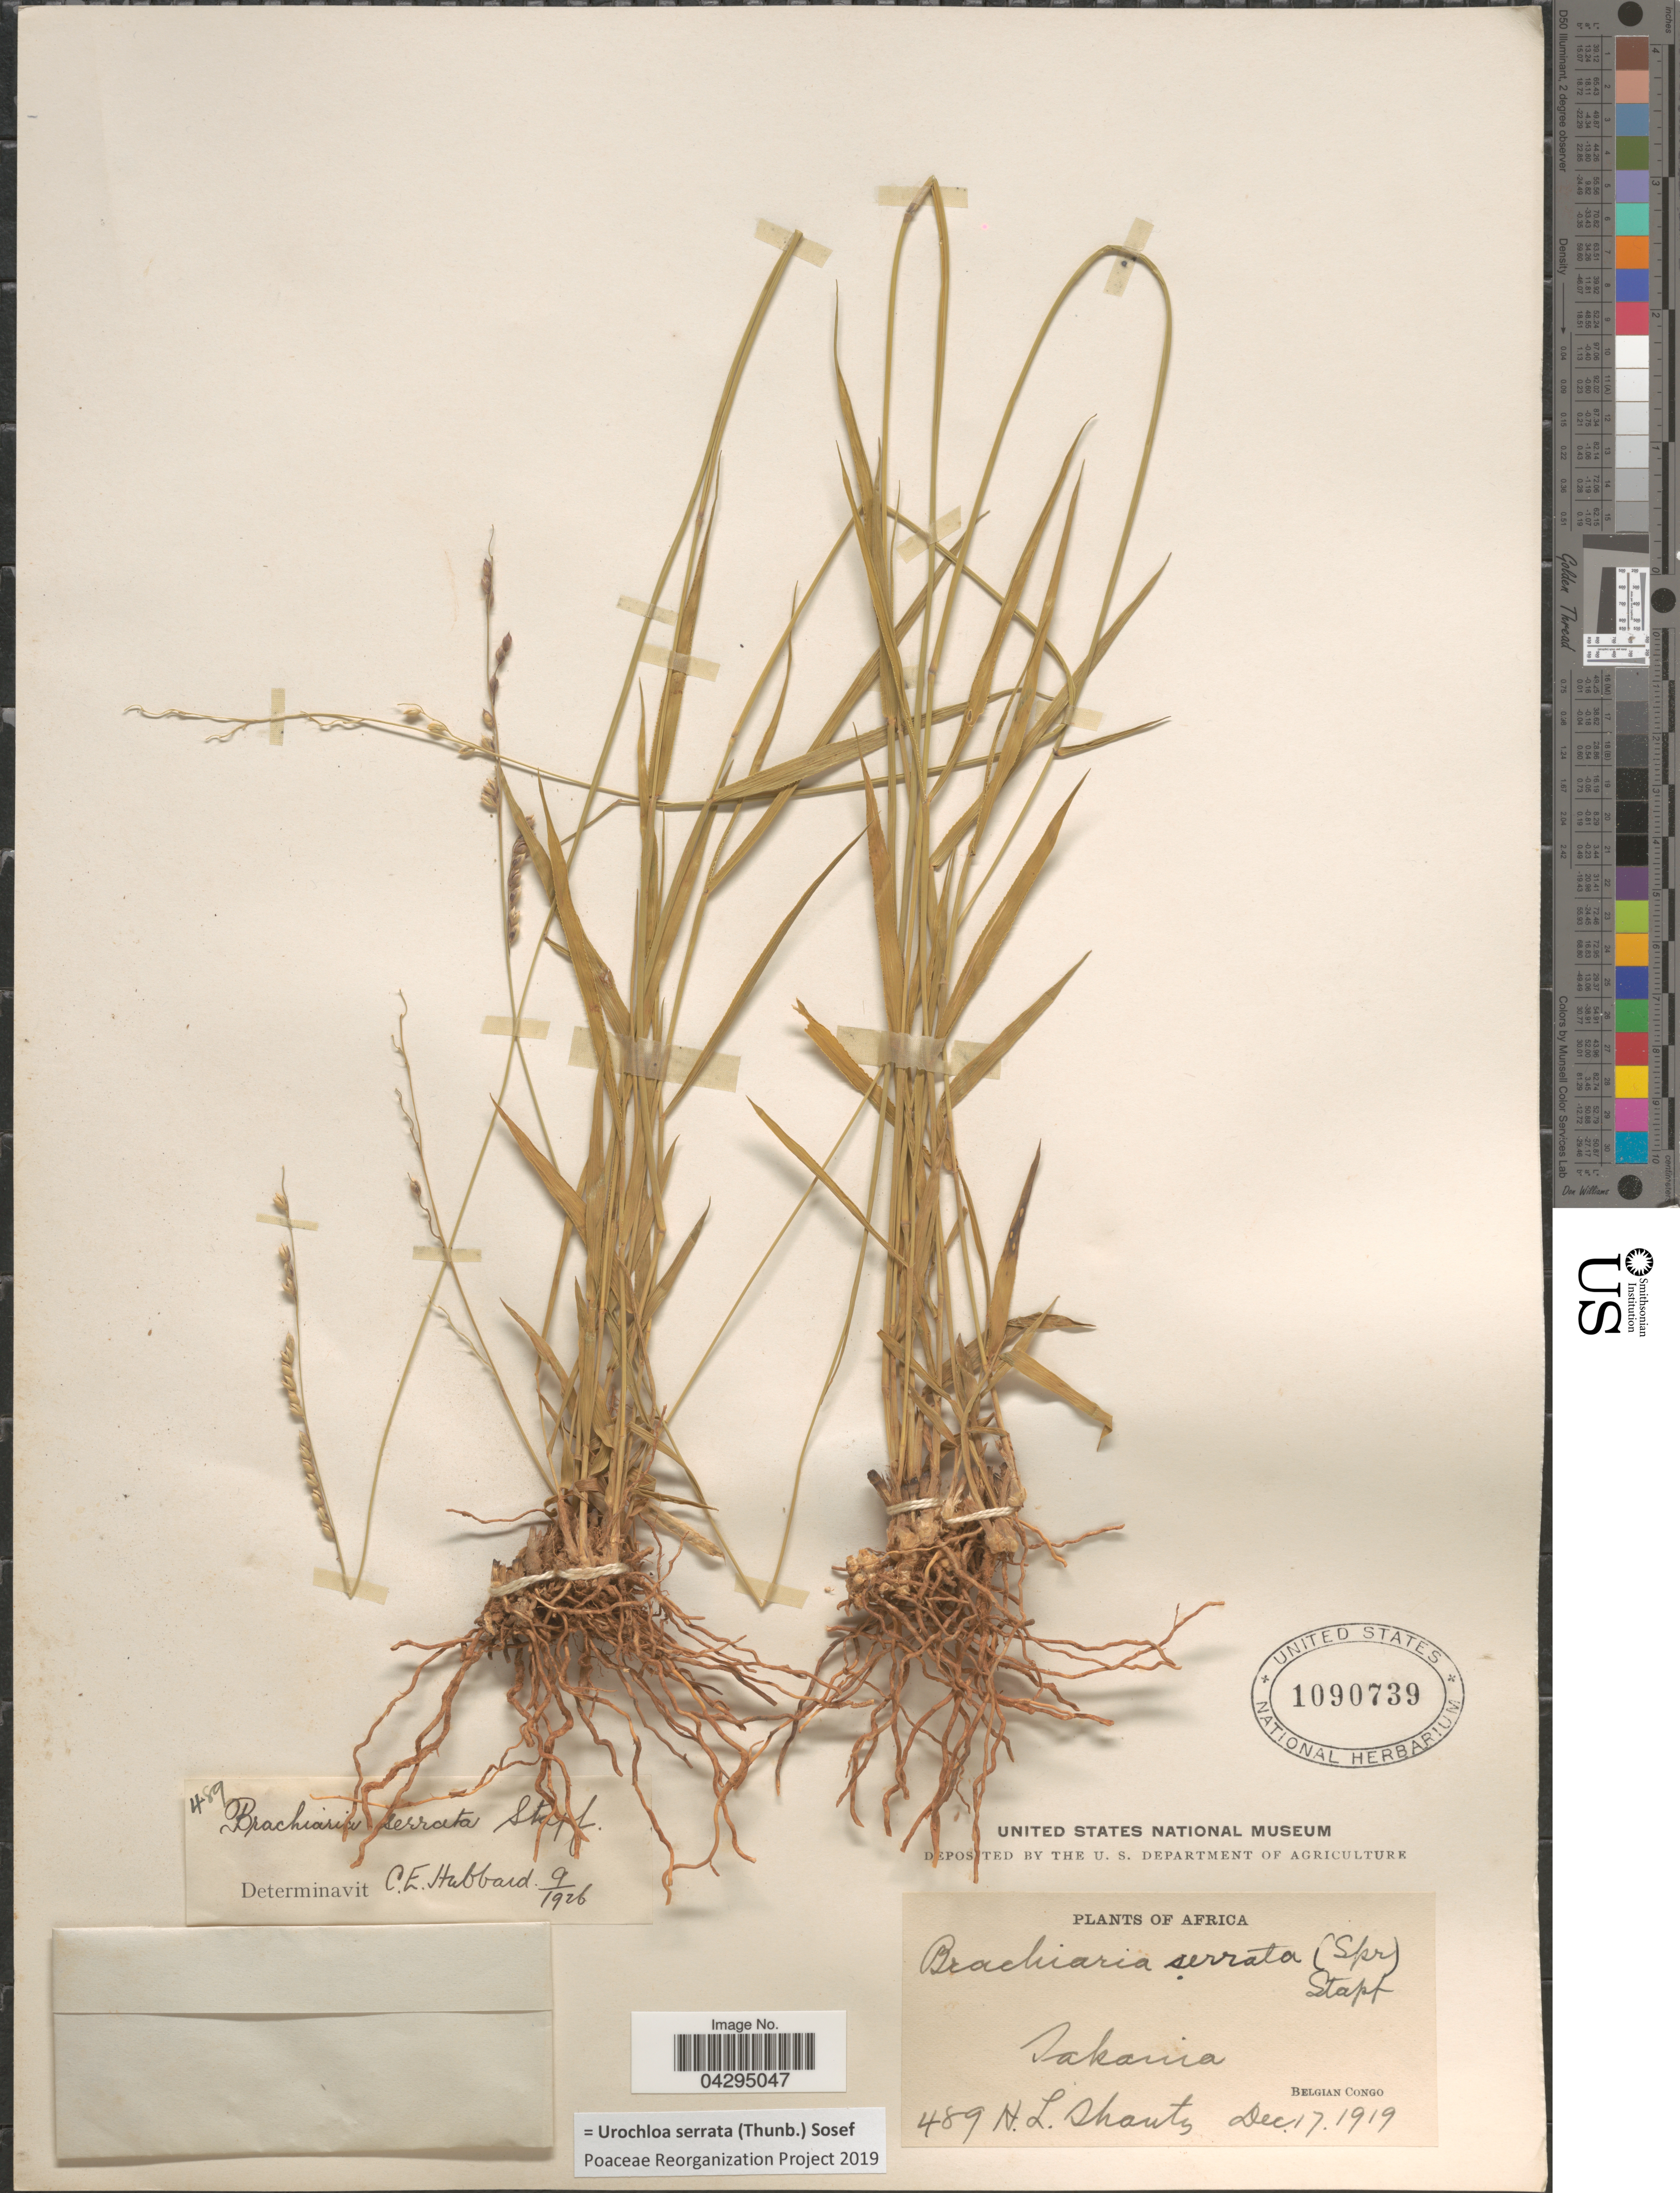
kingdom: Plantae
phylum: Tracheophyta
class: Liliopsida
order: Poales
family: Poaceae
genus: Urochloa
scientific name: Urochloa serrata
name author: (Thunb.) Sosef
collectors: H. Shantz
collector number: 489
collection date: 1919-12-17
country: Congo, Democratic Republic of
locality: Sakania Belgian Congo.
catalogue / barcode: US 1090739